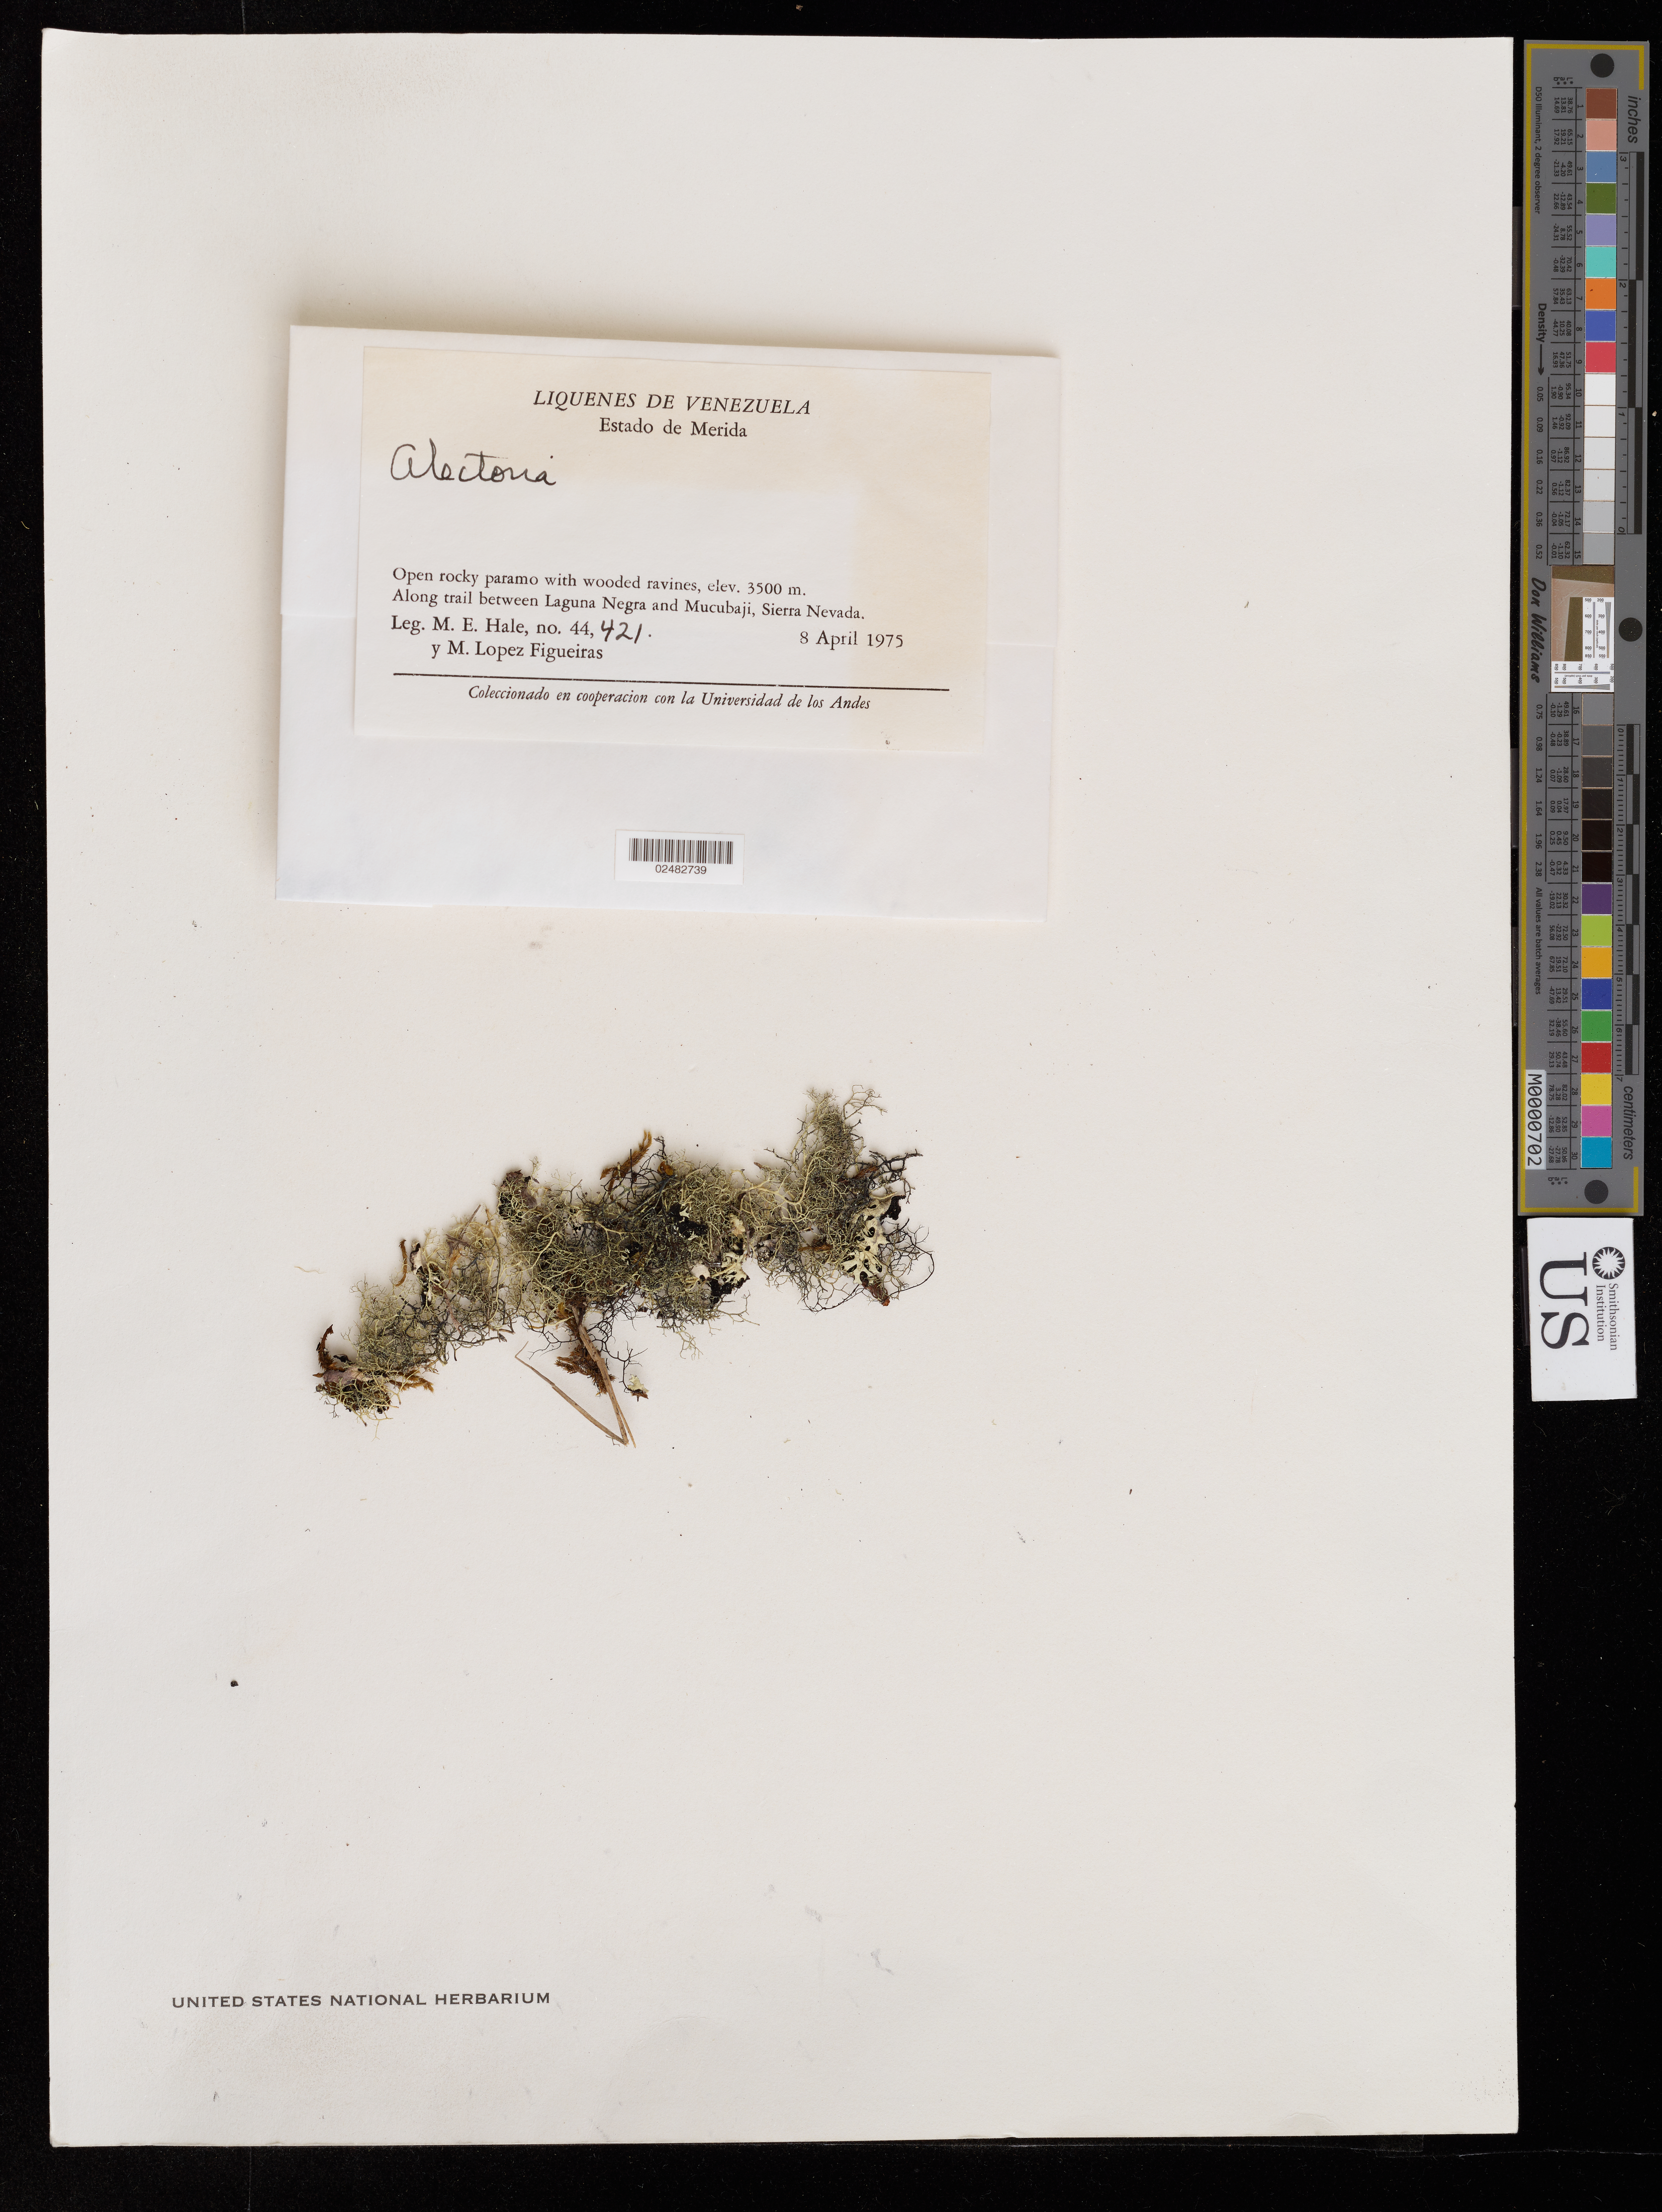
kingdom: Fungi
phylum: Ascomycota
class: Lecanoromycetes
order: Lecanorales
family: Parmeliaceae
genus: Alectoria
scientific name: Alectoria sp.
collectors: M. Hale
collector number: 44421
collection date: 1975-04-08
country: Venezuela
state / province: Mérida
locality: Along trail between Laguna Negra and Mucubaji, Sierra Nevada.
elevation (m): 3500